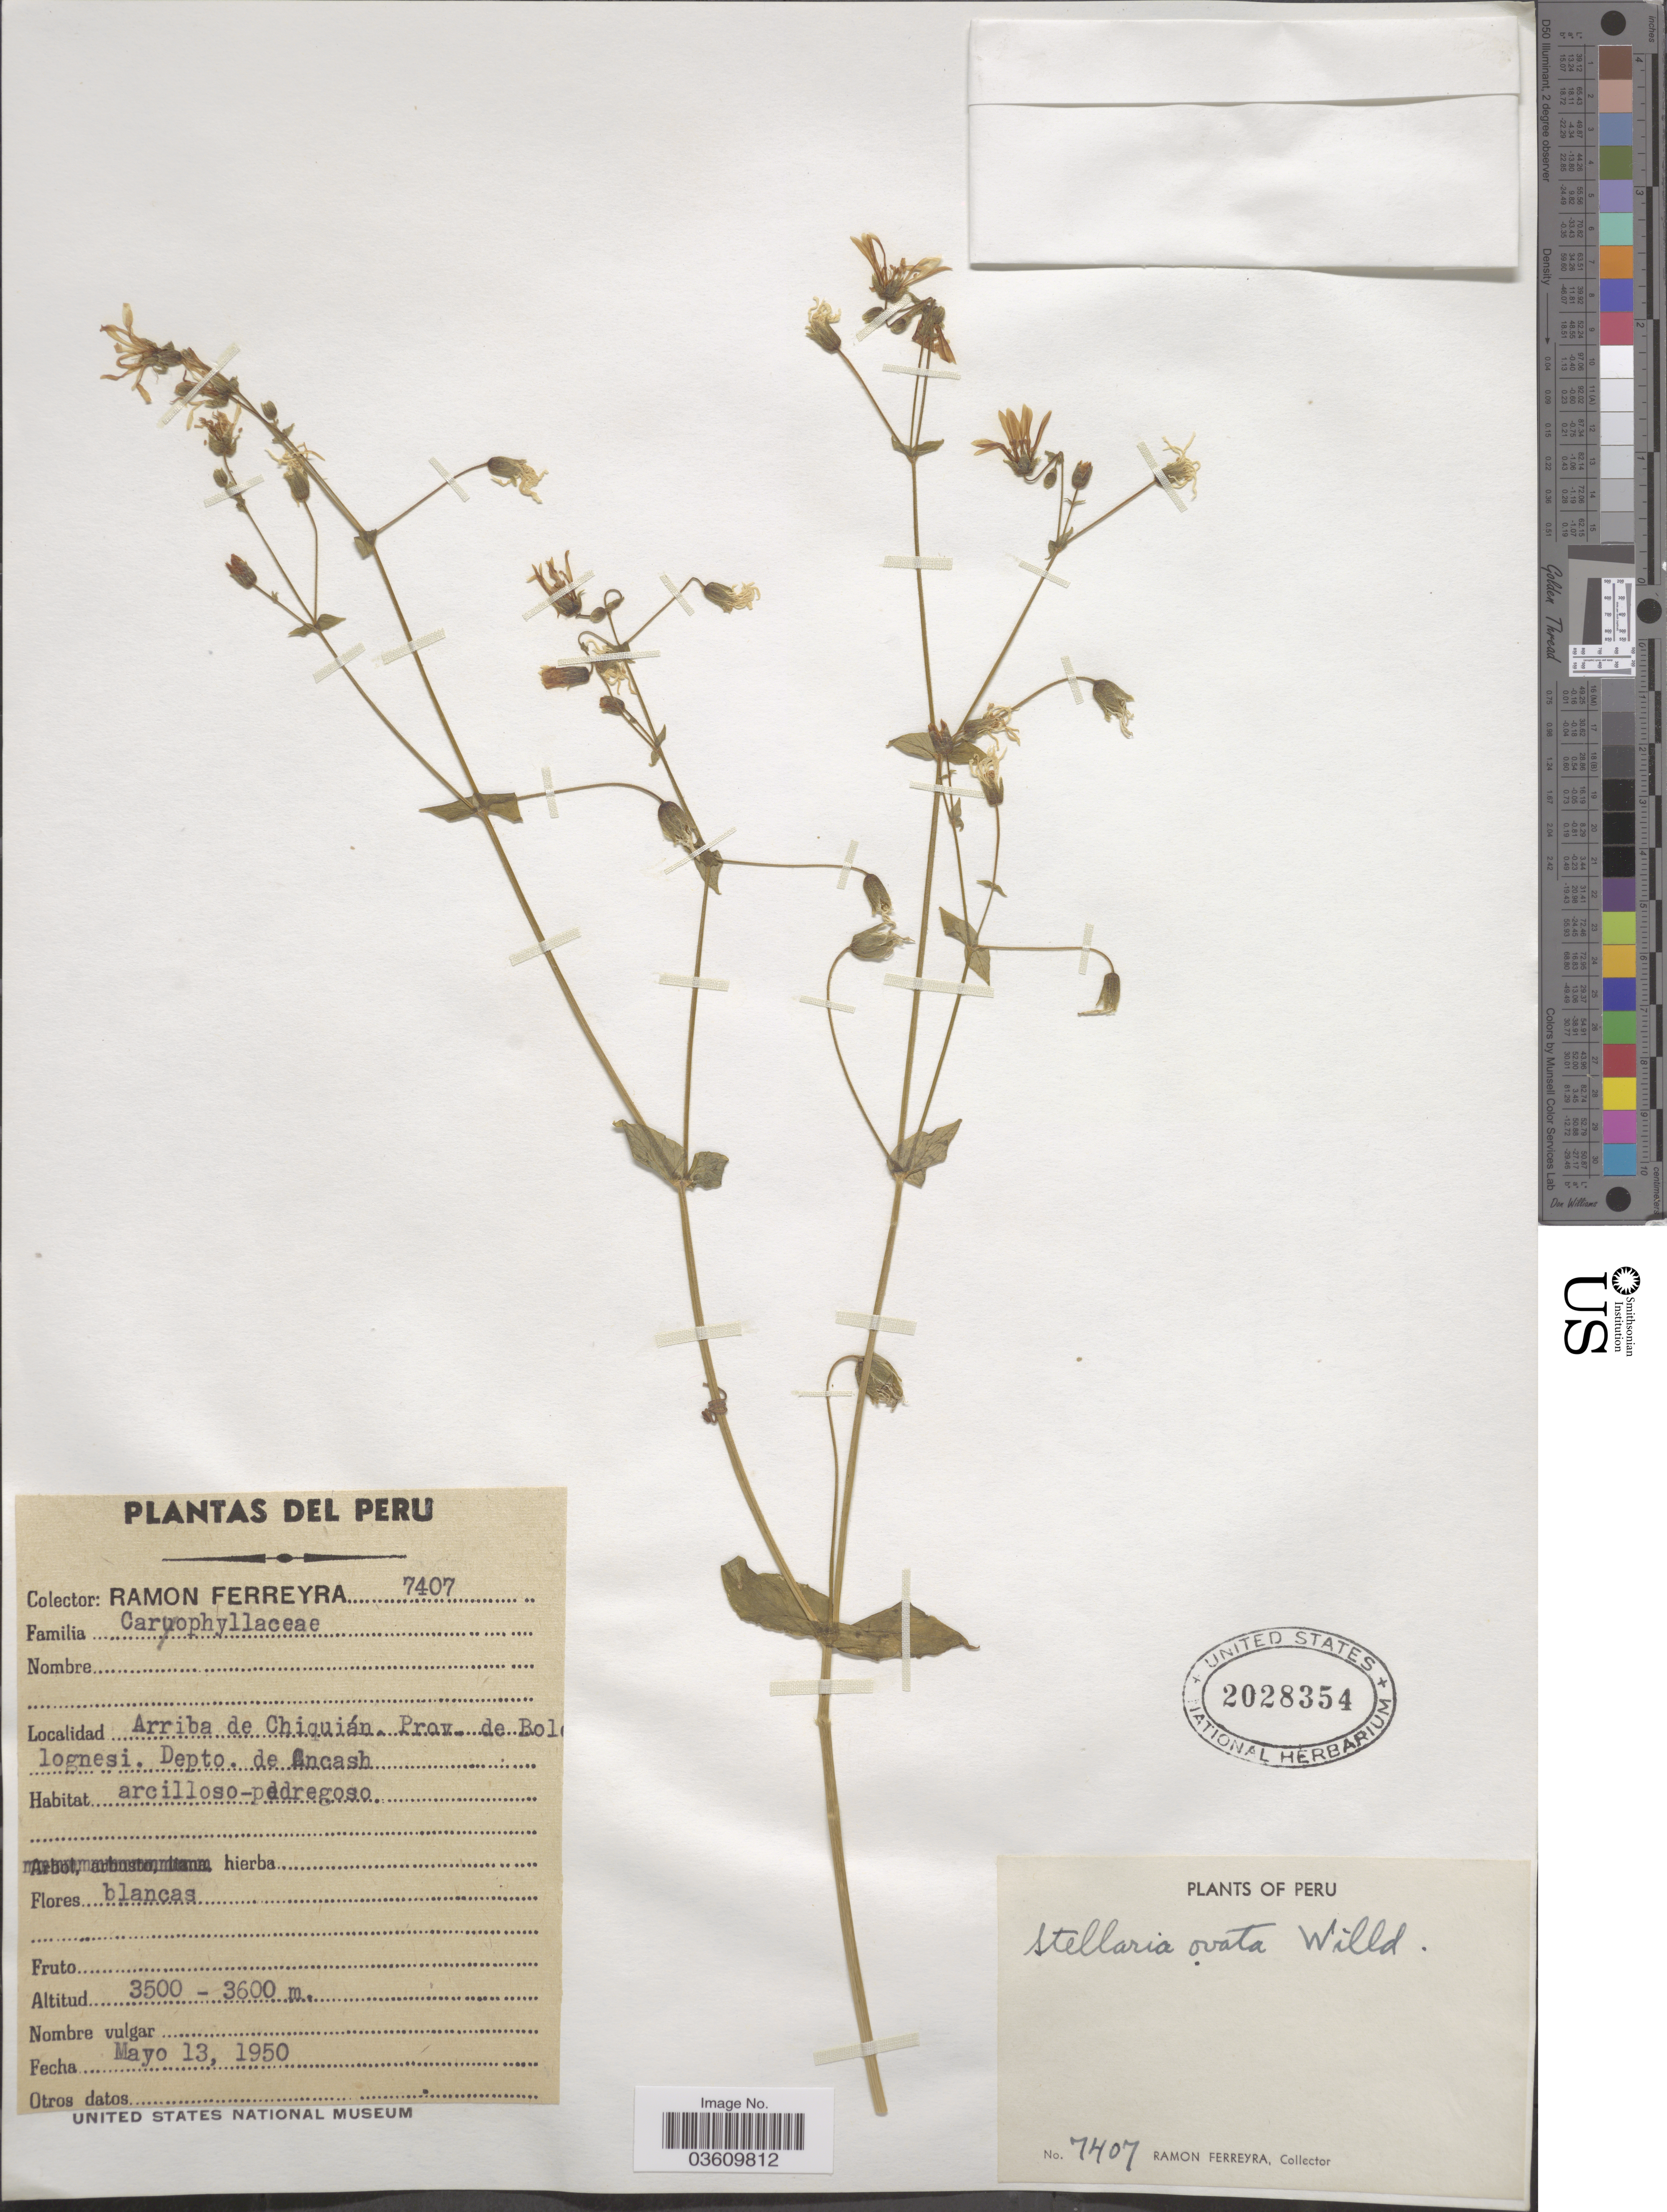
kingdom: Plantae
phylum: Tracheophyta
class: Magnoliopsida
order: Caryophyllales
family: Caryophyllaceae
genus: Stellaria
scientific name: Stellaria ovata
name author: Willd.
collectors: R. A. Ferreyra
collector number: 7407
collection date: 1950-05-13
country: Peru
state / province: Ancash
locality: Arriba de Chiquián. Prov. de Bollognesi. Depto. de Ancash.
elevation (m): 3500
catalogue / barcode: US 2028354